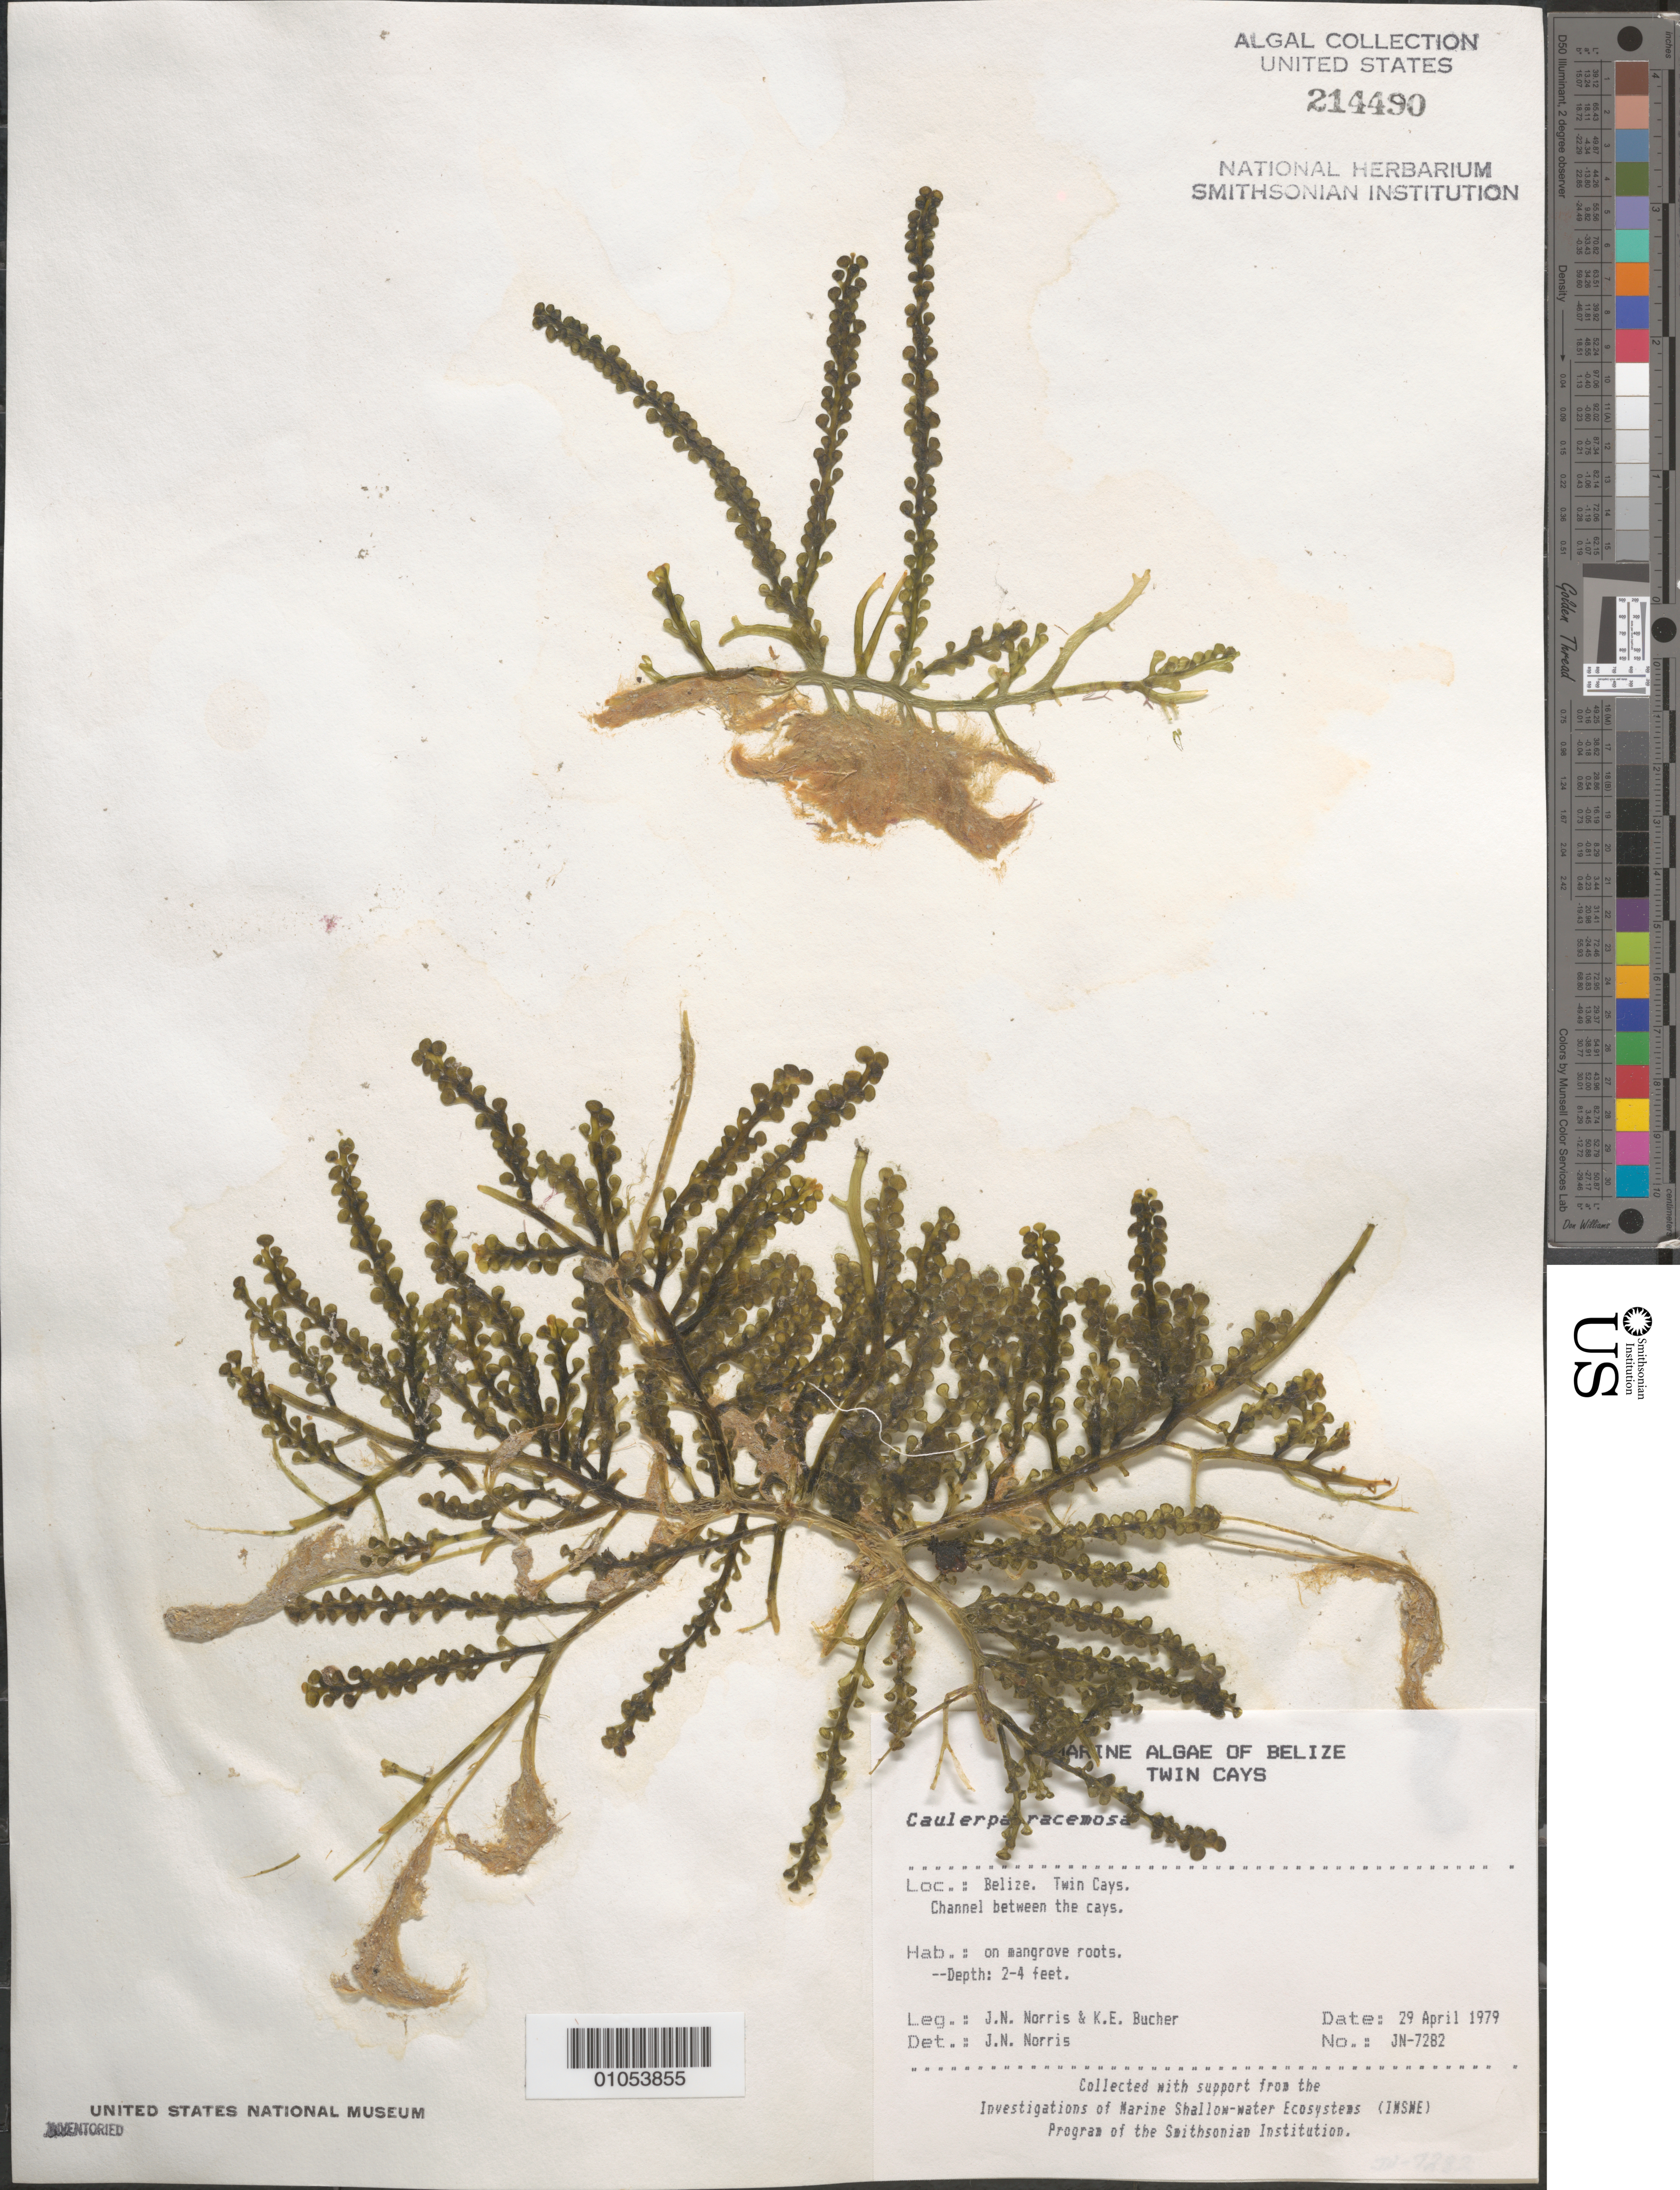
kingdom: Plantae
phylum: Chlorophyta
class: Ulvophyceae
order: Bryopsidales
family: Caulerpaceae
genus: Caulerpa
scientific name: Caulerpa racemosa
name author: (Forssk.) J. Agardh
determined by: Norris, James N.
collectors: J. N. Norris & K. E. Bucher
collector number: JN-7282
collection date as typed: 29 Apr 1979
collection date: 1979-04-29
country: Belize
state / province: Stann Creek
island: Twin Cays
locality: Channel between Twin Cays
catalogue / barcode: US 214490